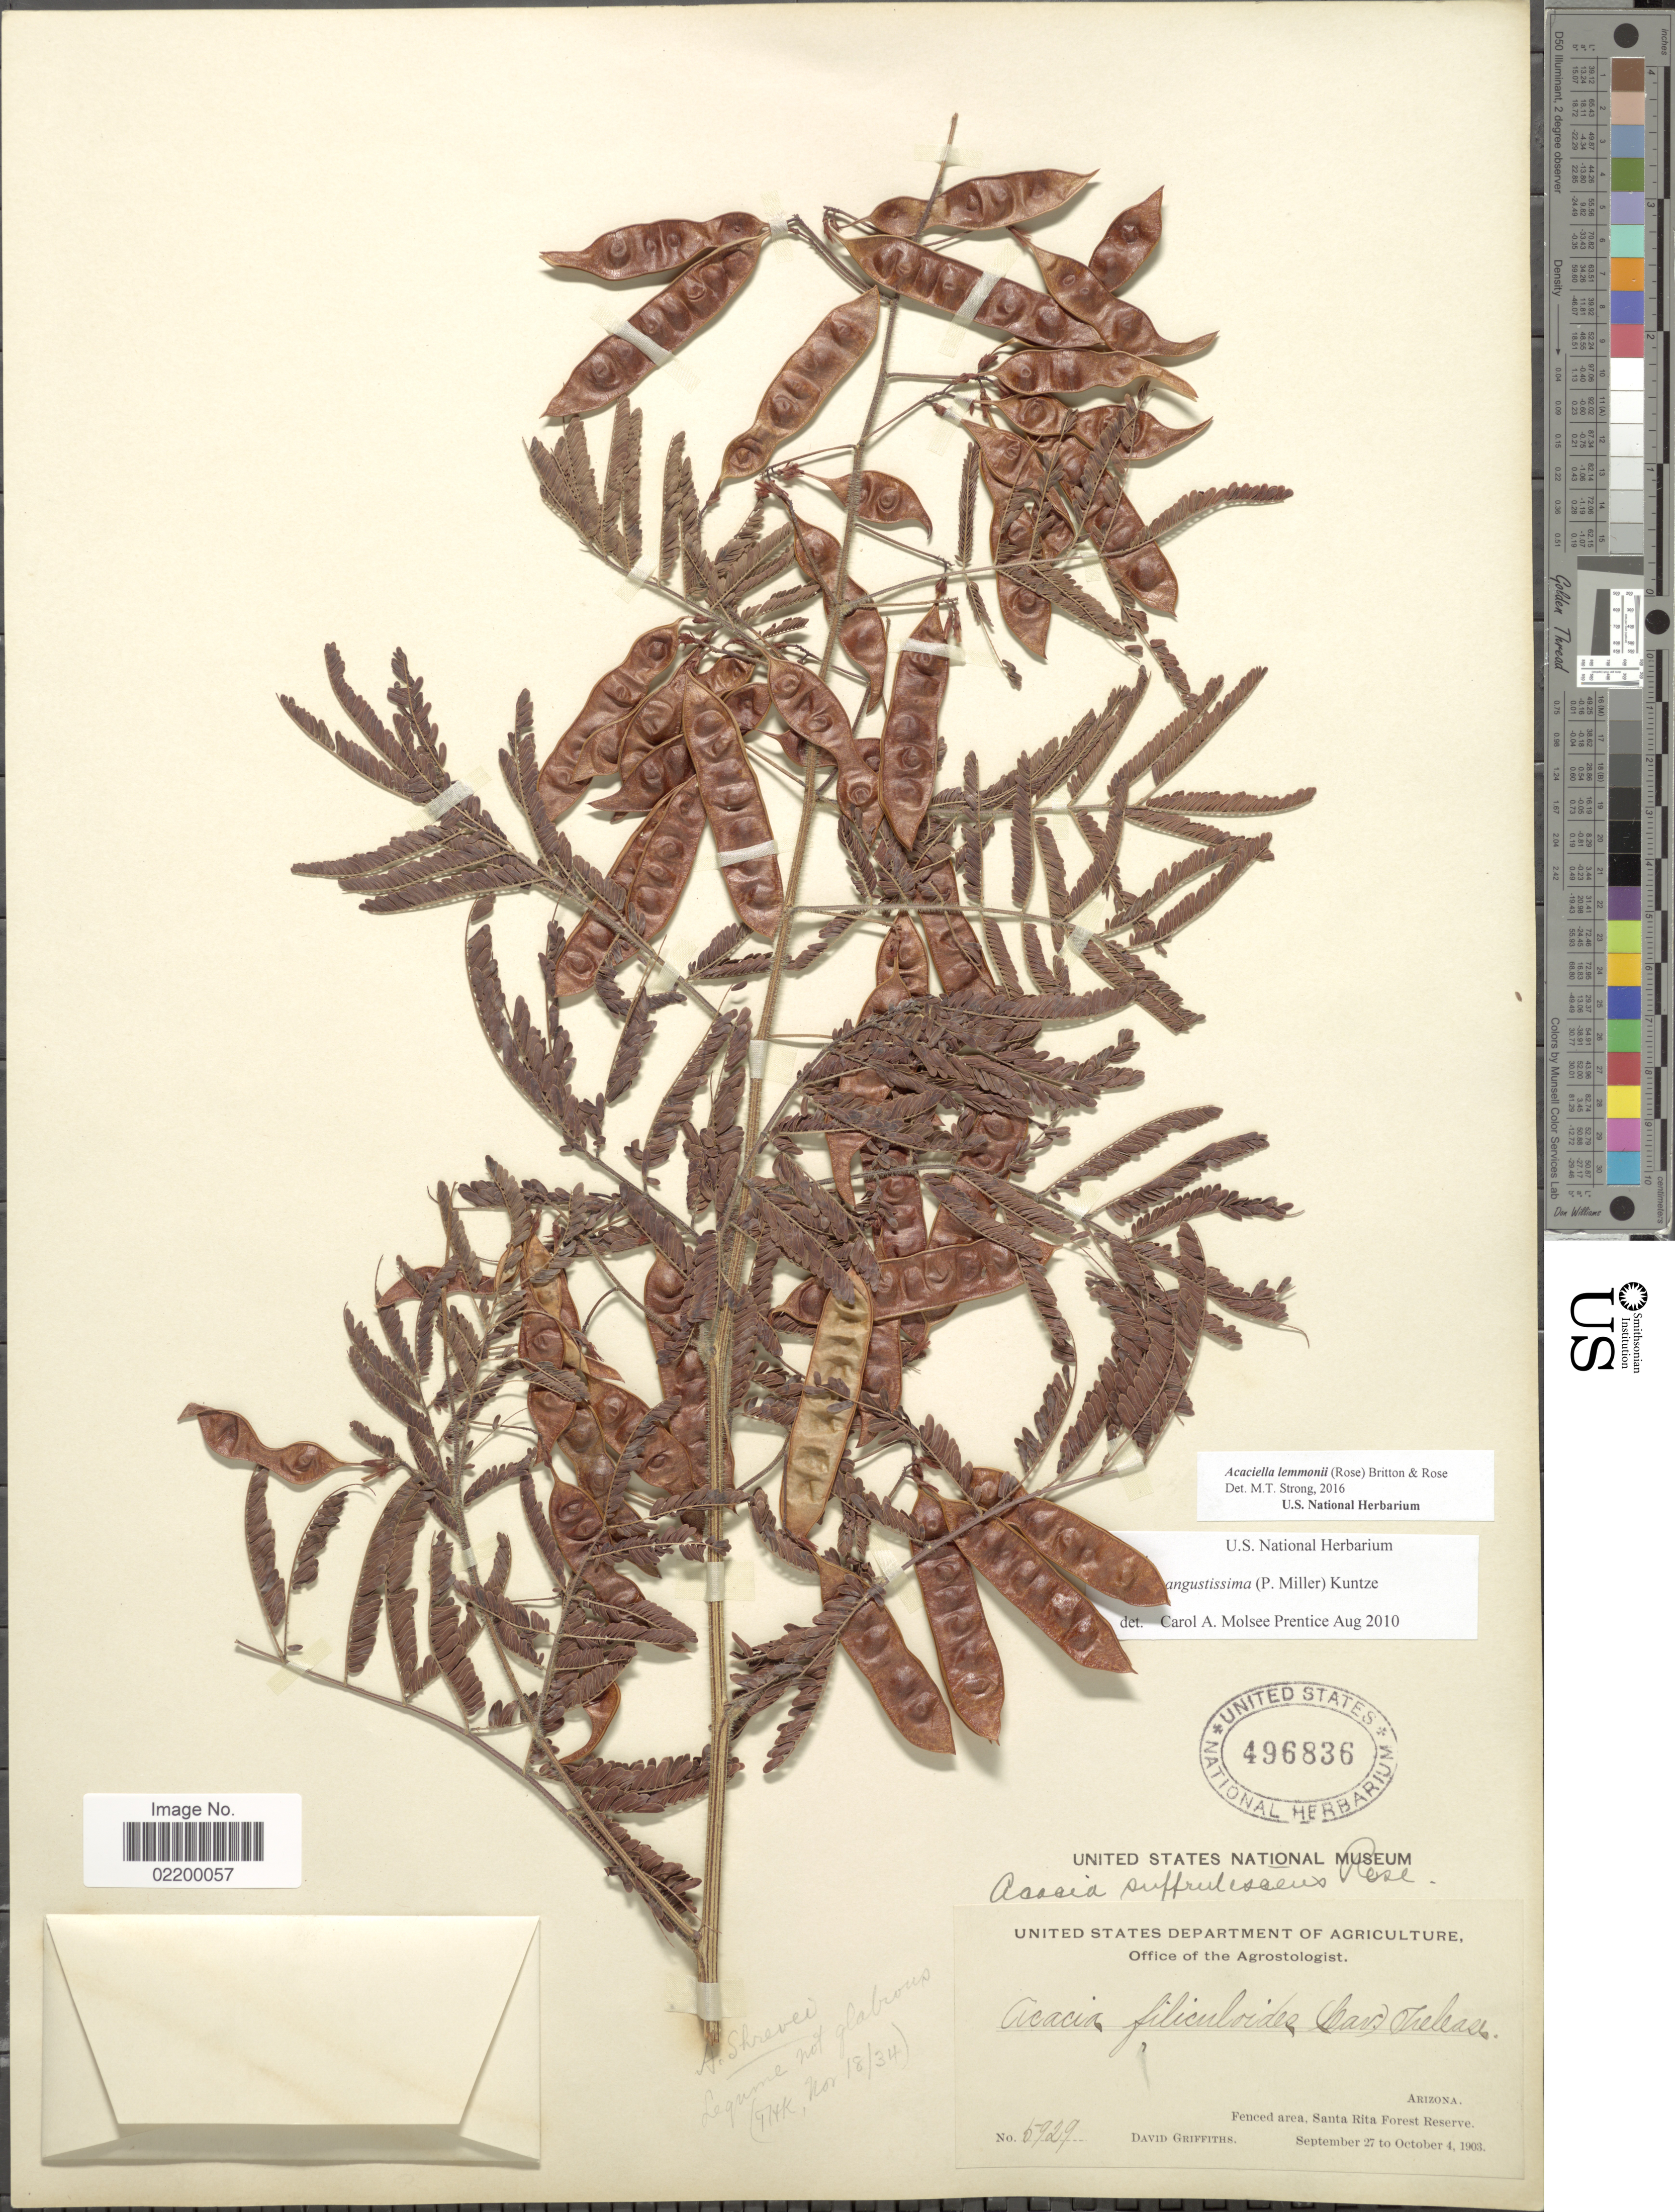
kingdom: Plantae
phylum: Tracheophyta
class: Magnoliopsida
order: Fabales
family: Fabaceae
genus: Acaciella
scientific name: Acaciella lemmonii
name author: (Rose) Britton & Rose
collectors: D. Griffiths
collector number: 6929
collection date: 1903-09-27/1903-10-04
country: United States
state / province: Arizona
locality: Arizona, Fenced area, Santa Rita Forest Reserve.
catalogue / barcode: US 496836